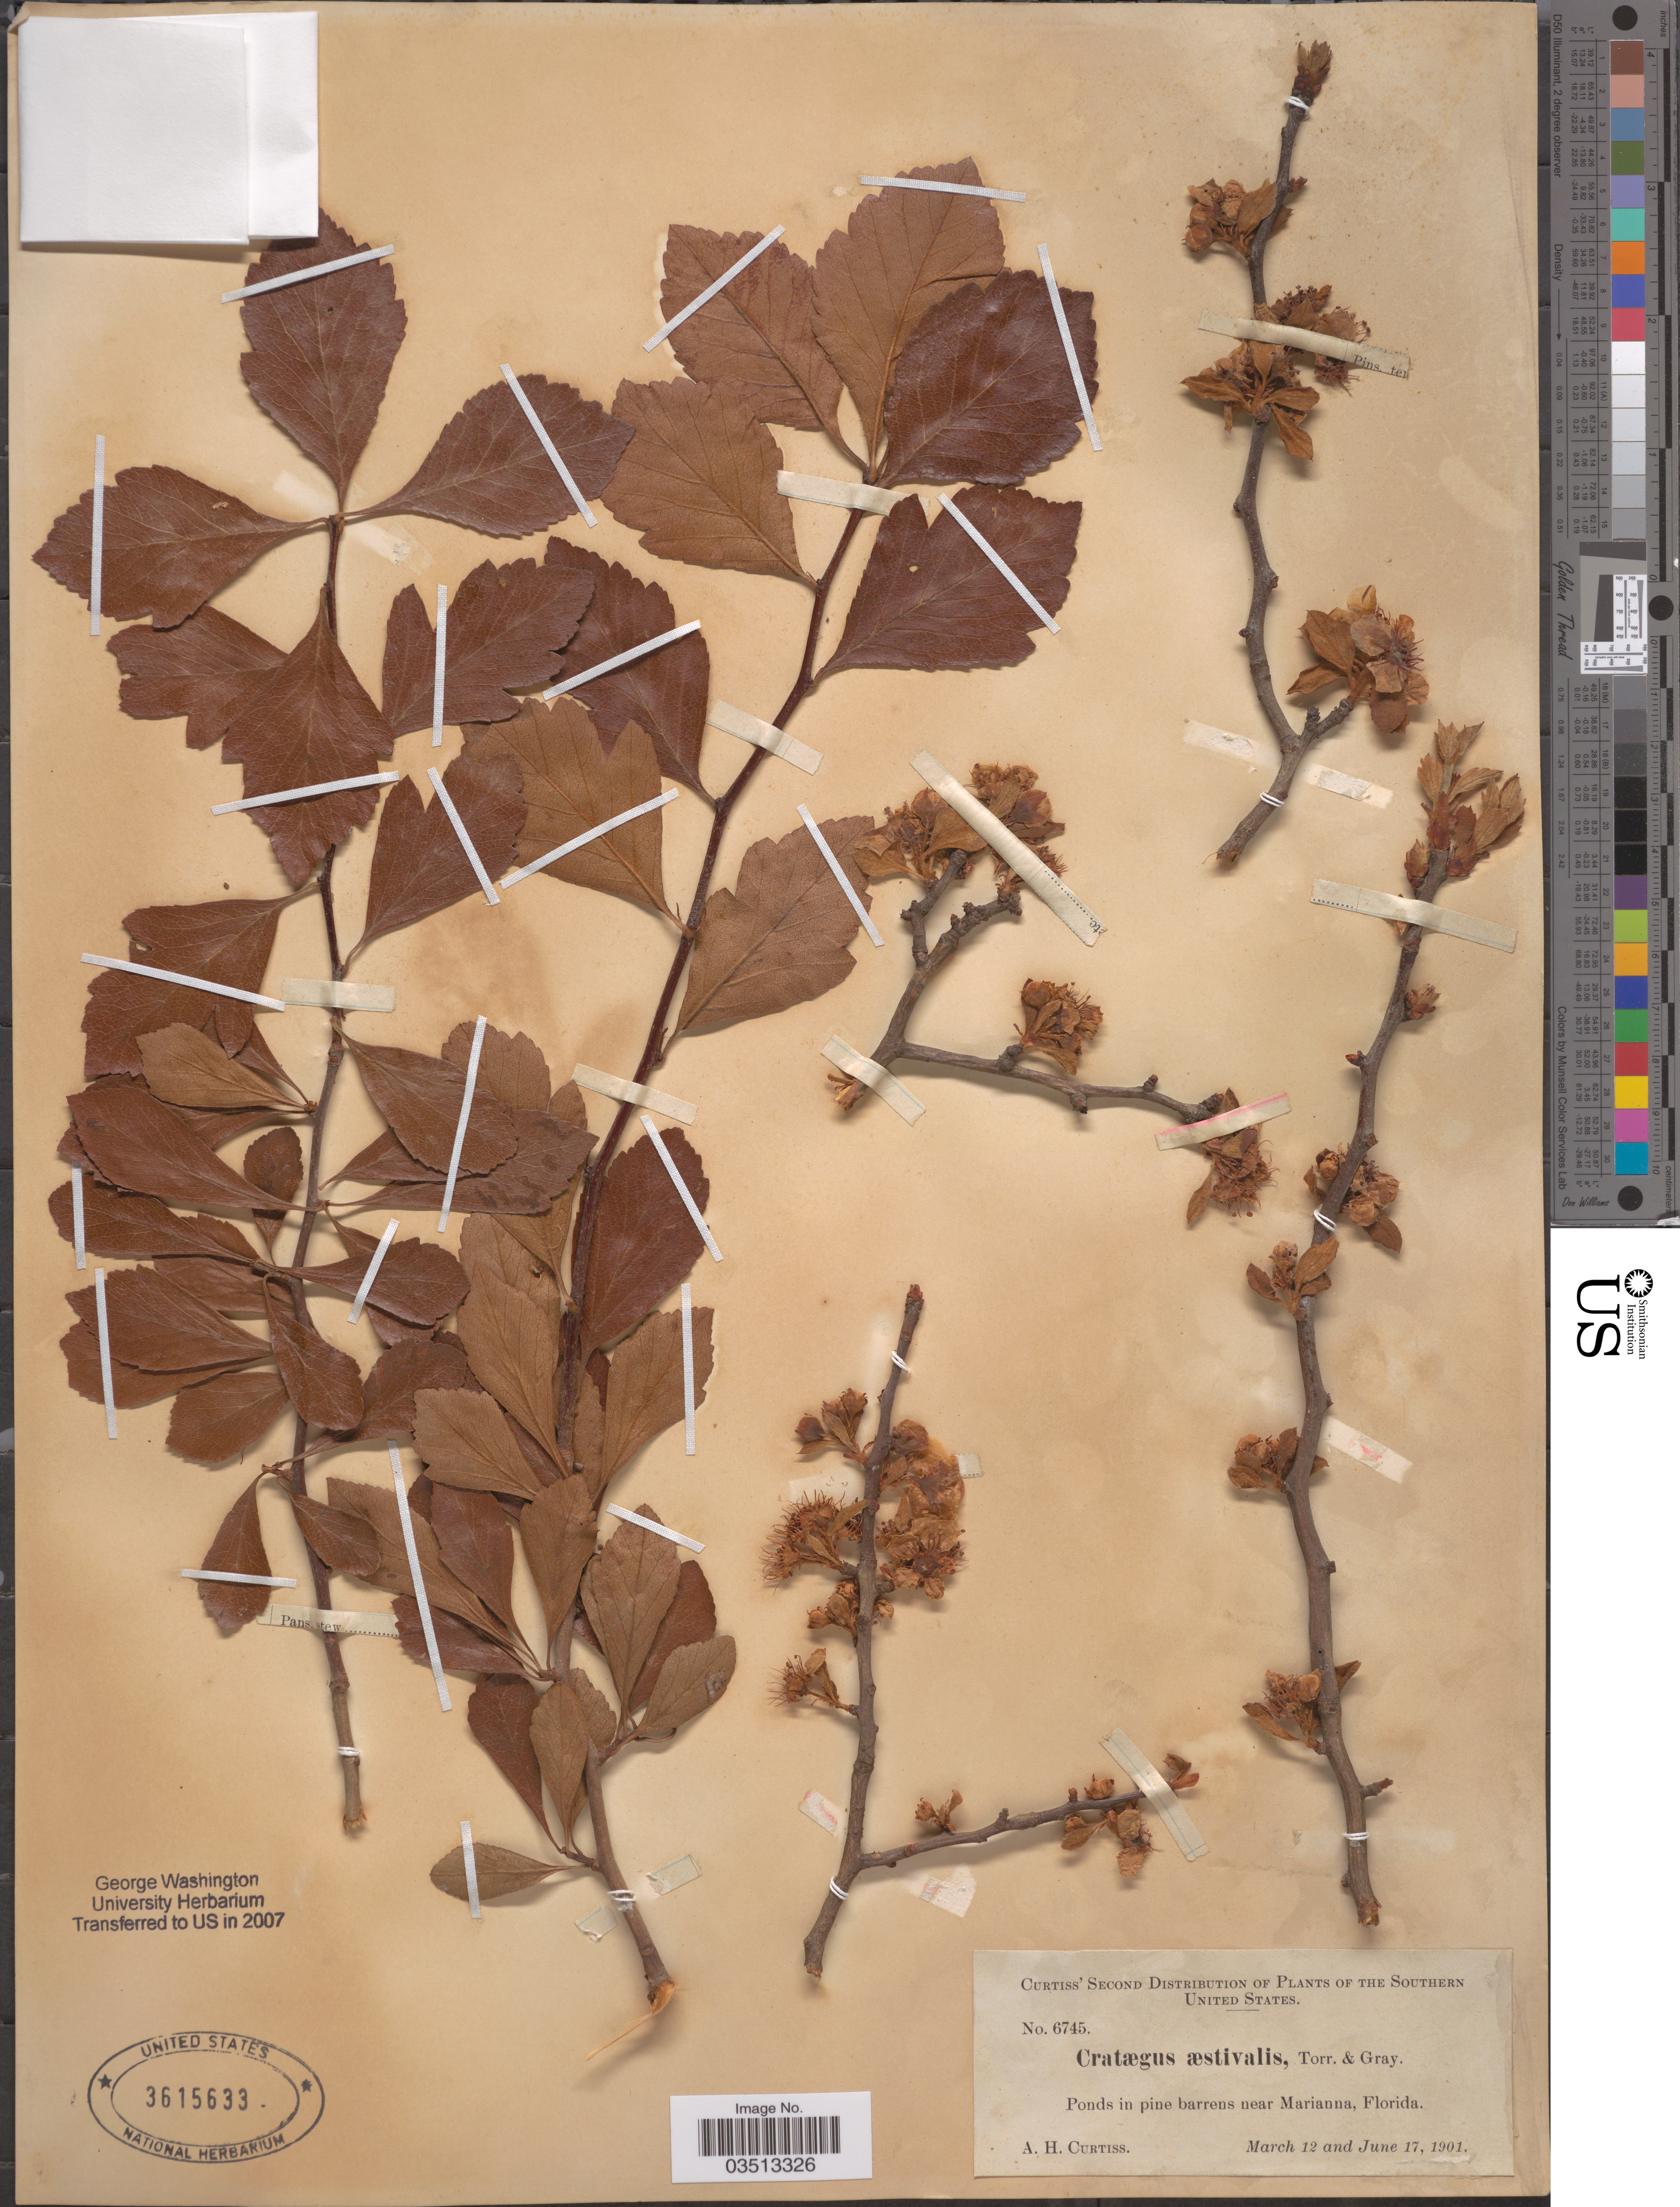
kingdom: Plantae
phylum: Tracheophyta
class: Magnoliopsida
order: Rosales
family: Rosaceae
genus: Crataegus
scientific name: Crataegus aestivalis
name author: (Walter) Torr. & A. Gray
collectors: A. H. Curtiss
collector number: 6745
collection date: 1901-03-12/1901-06-17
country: United States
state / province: Florida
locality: The Southern United States. Ponds in pine barrens near Marianna.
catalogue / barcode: US 3615633